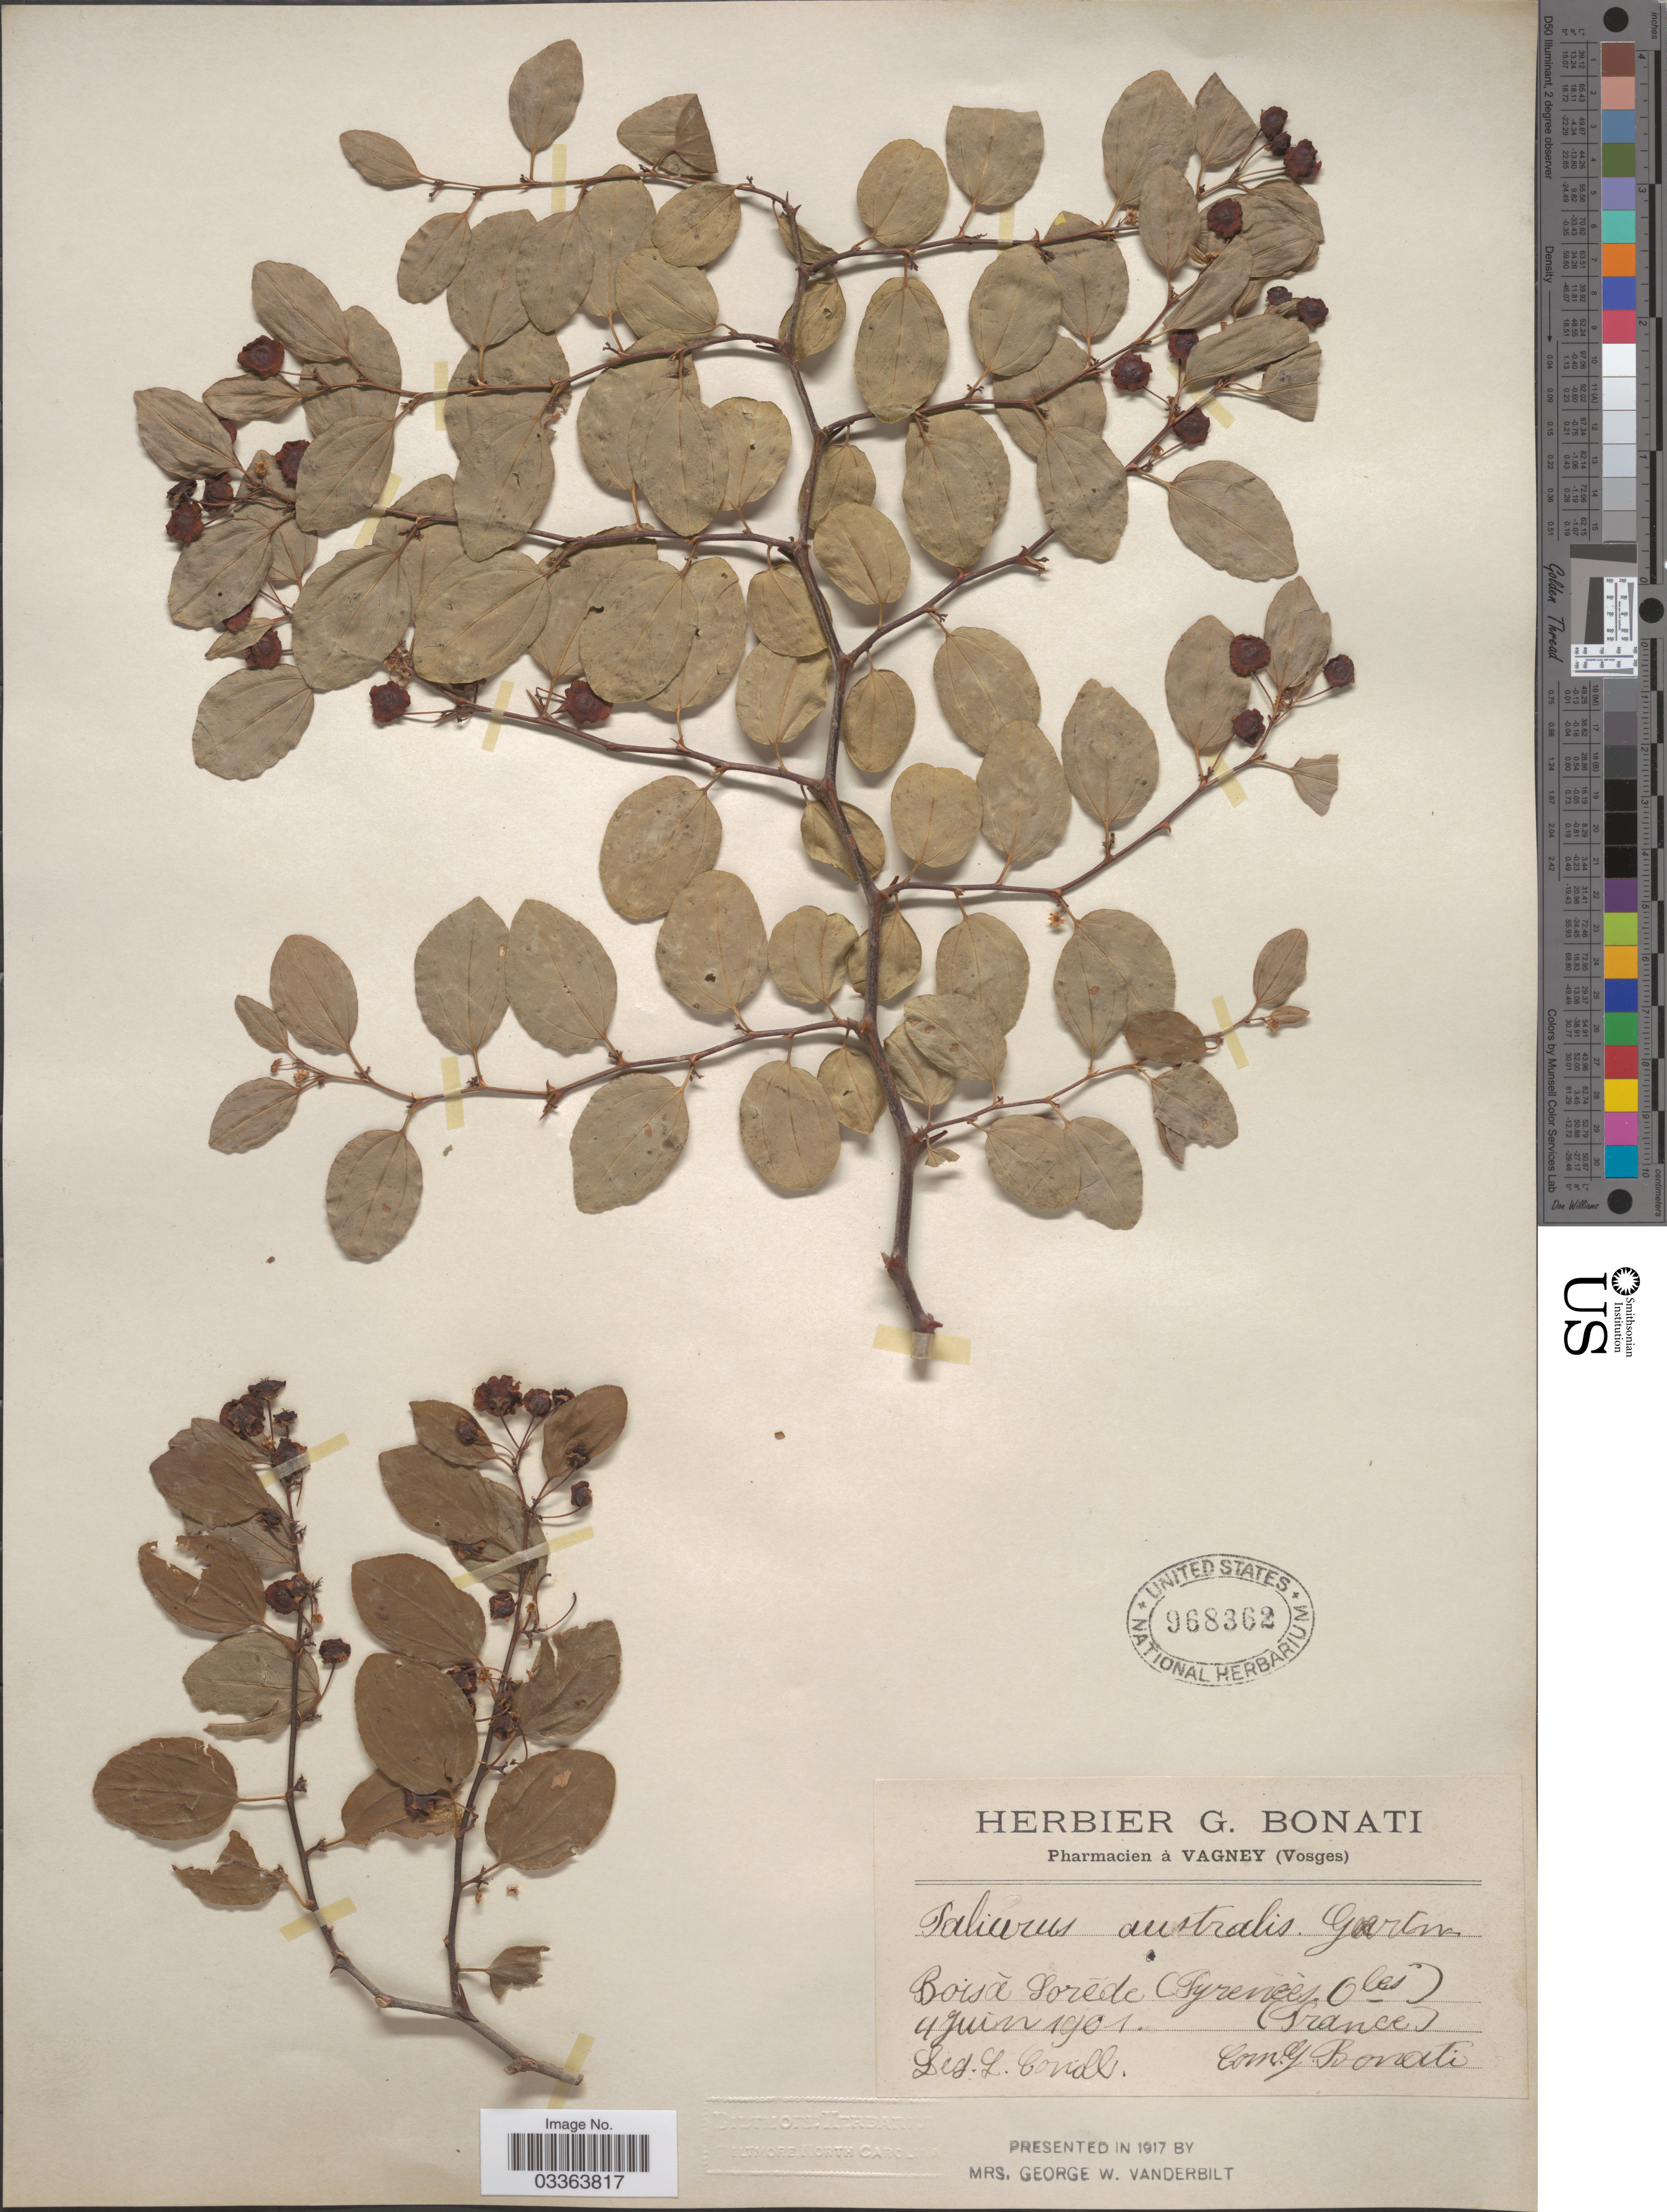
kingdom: Plantae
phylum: Tracheophyta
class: Magnoliopsida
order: Rosales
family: Rhamnaceae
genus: Paliurus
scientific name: Paliurus australis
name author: Gaertn.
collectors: Conill, L.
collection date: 1901-06-04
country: France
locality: Boisà Sorède (Pyreneès, Oles).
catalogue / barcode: US 968362